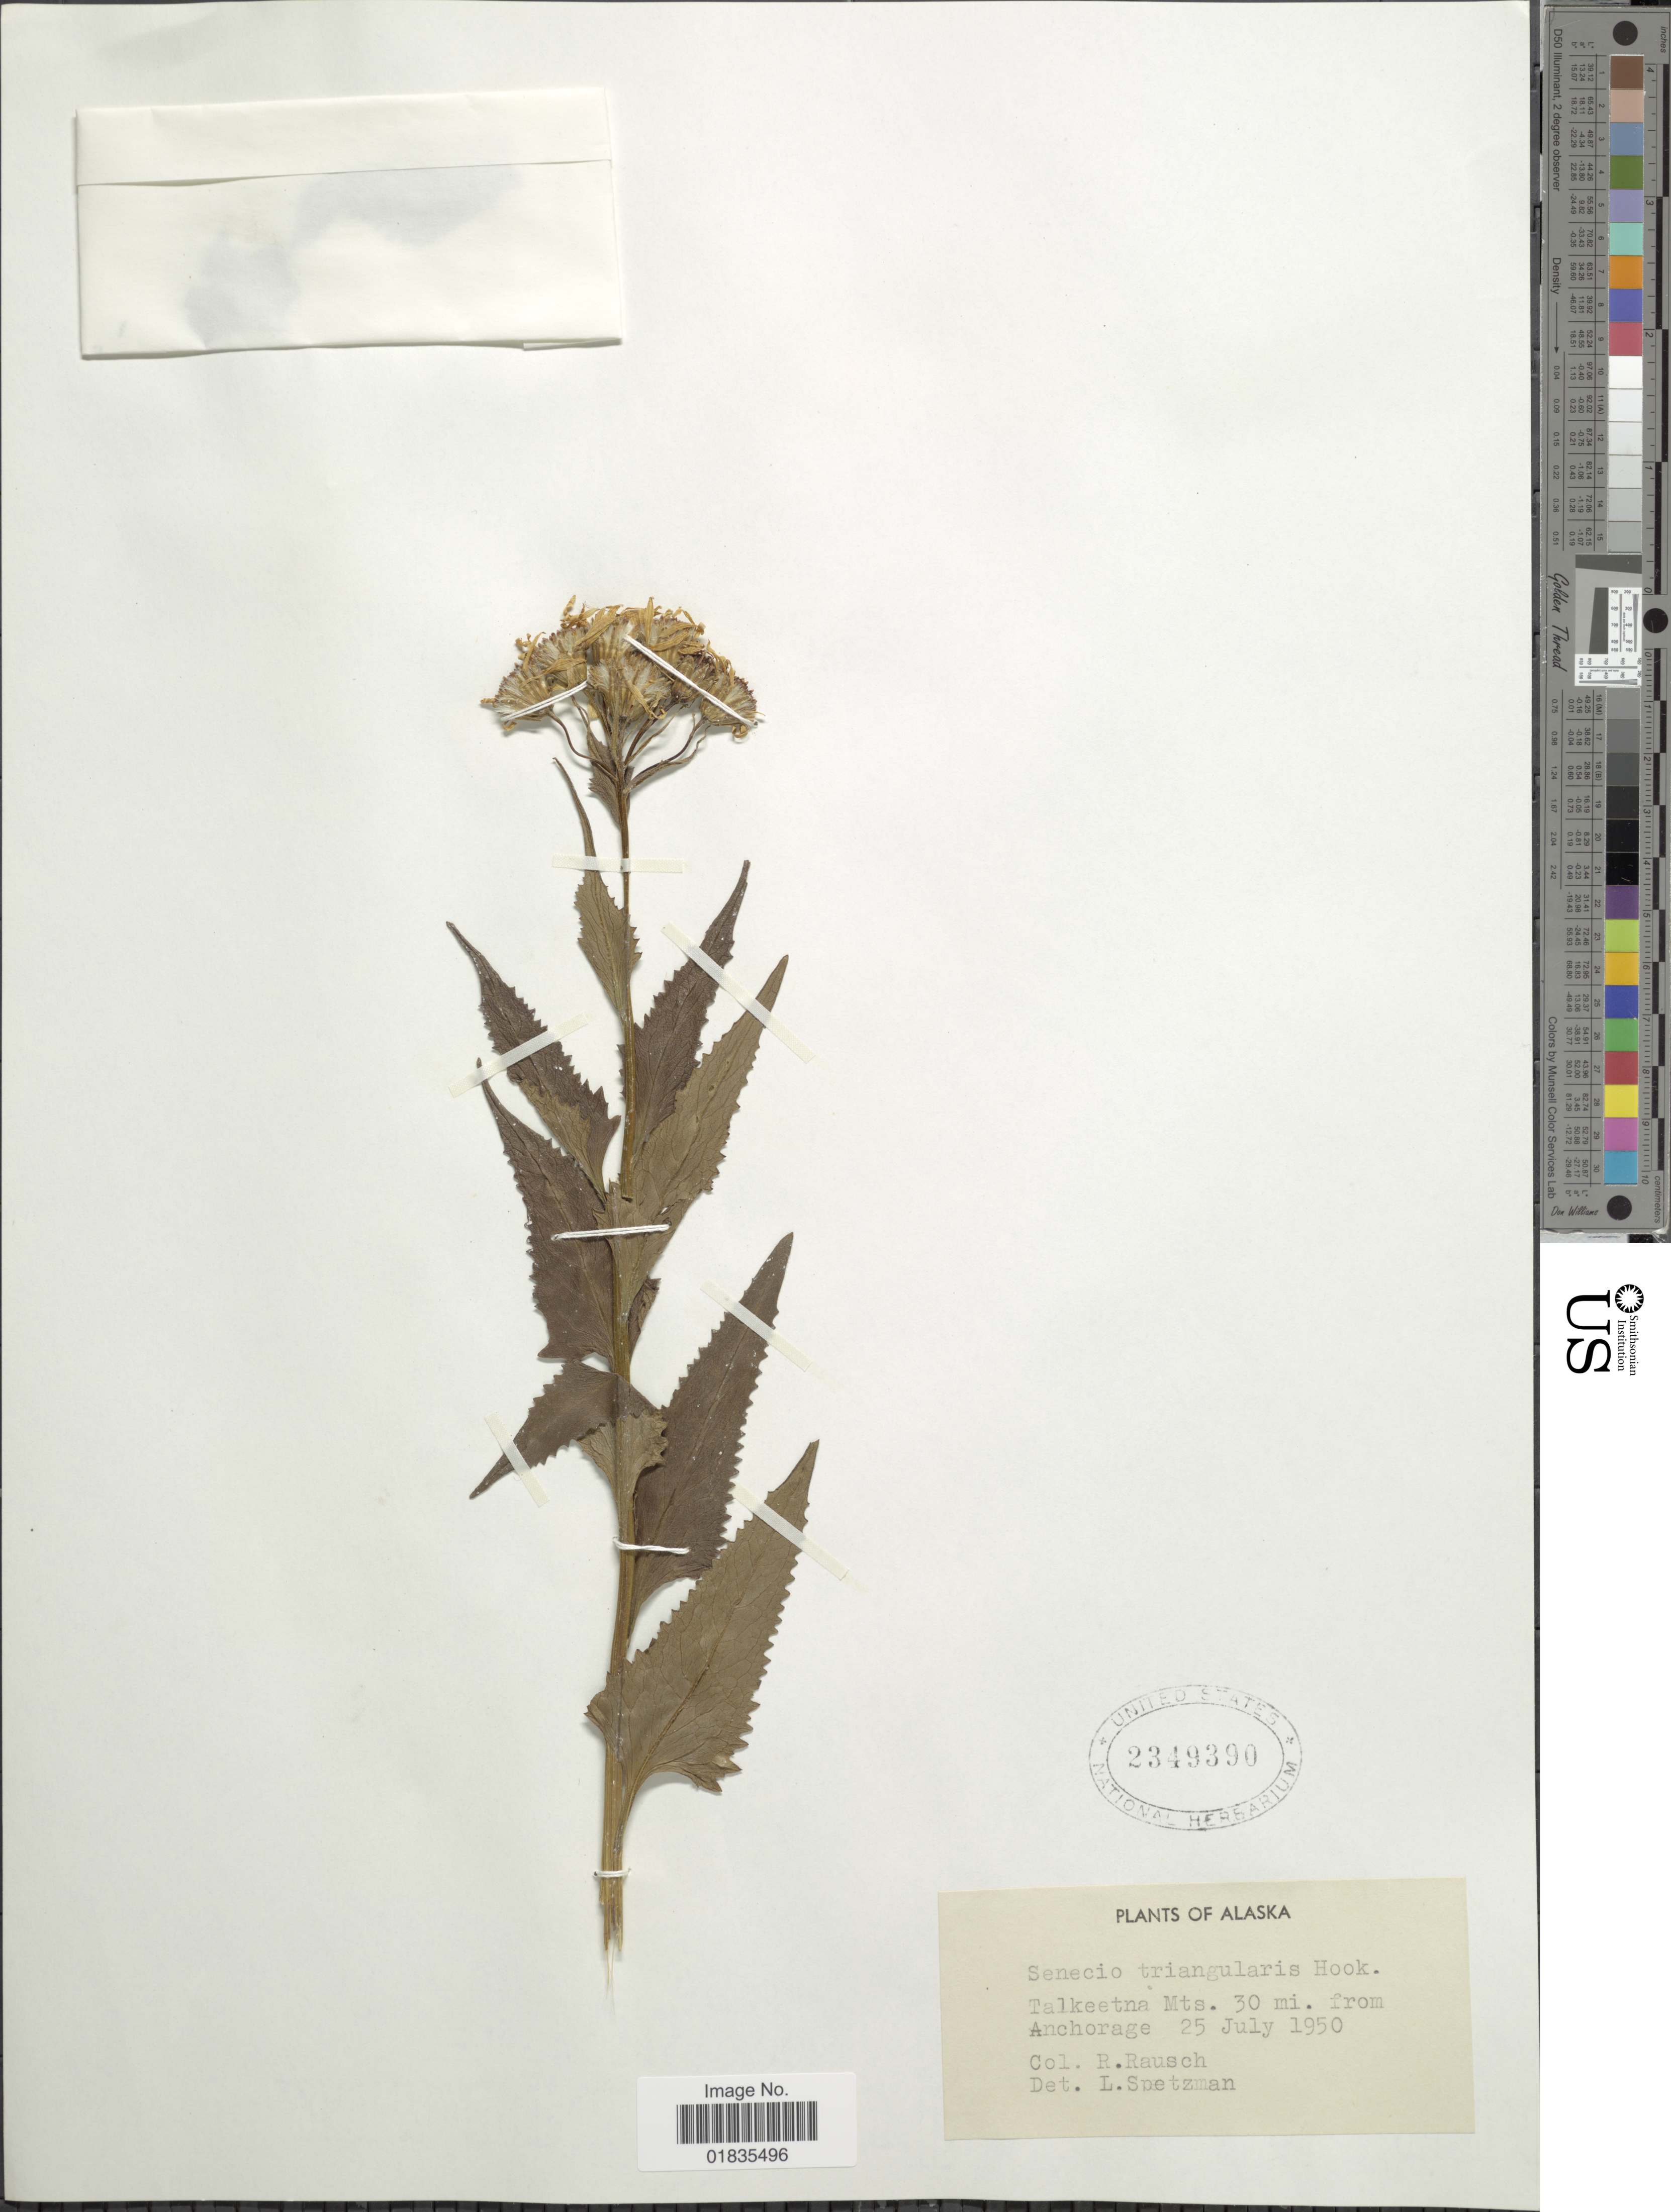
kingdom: Plantae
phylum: Tracheophyta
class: Magnoliopsida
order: Asterales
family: Asteraceae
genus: Senecio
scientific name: Senecio triangularis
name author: Hook.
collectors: R. Rausch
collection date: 1950-07-25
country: United States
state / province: Alaska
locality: Talkeetna Mts. 30 mi. from Anchorage.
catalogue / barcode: US 2349390